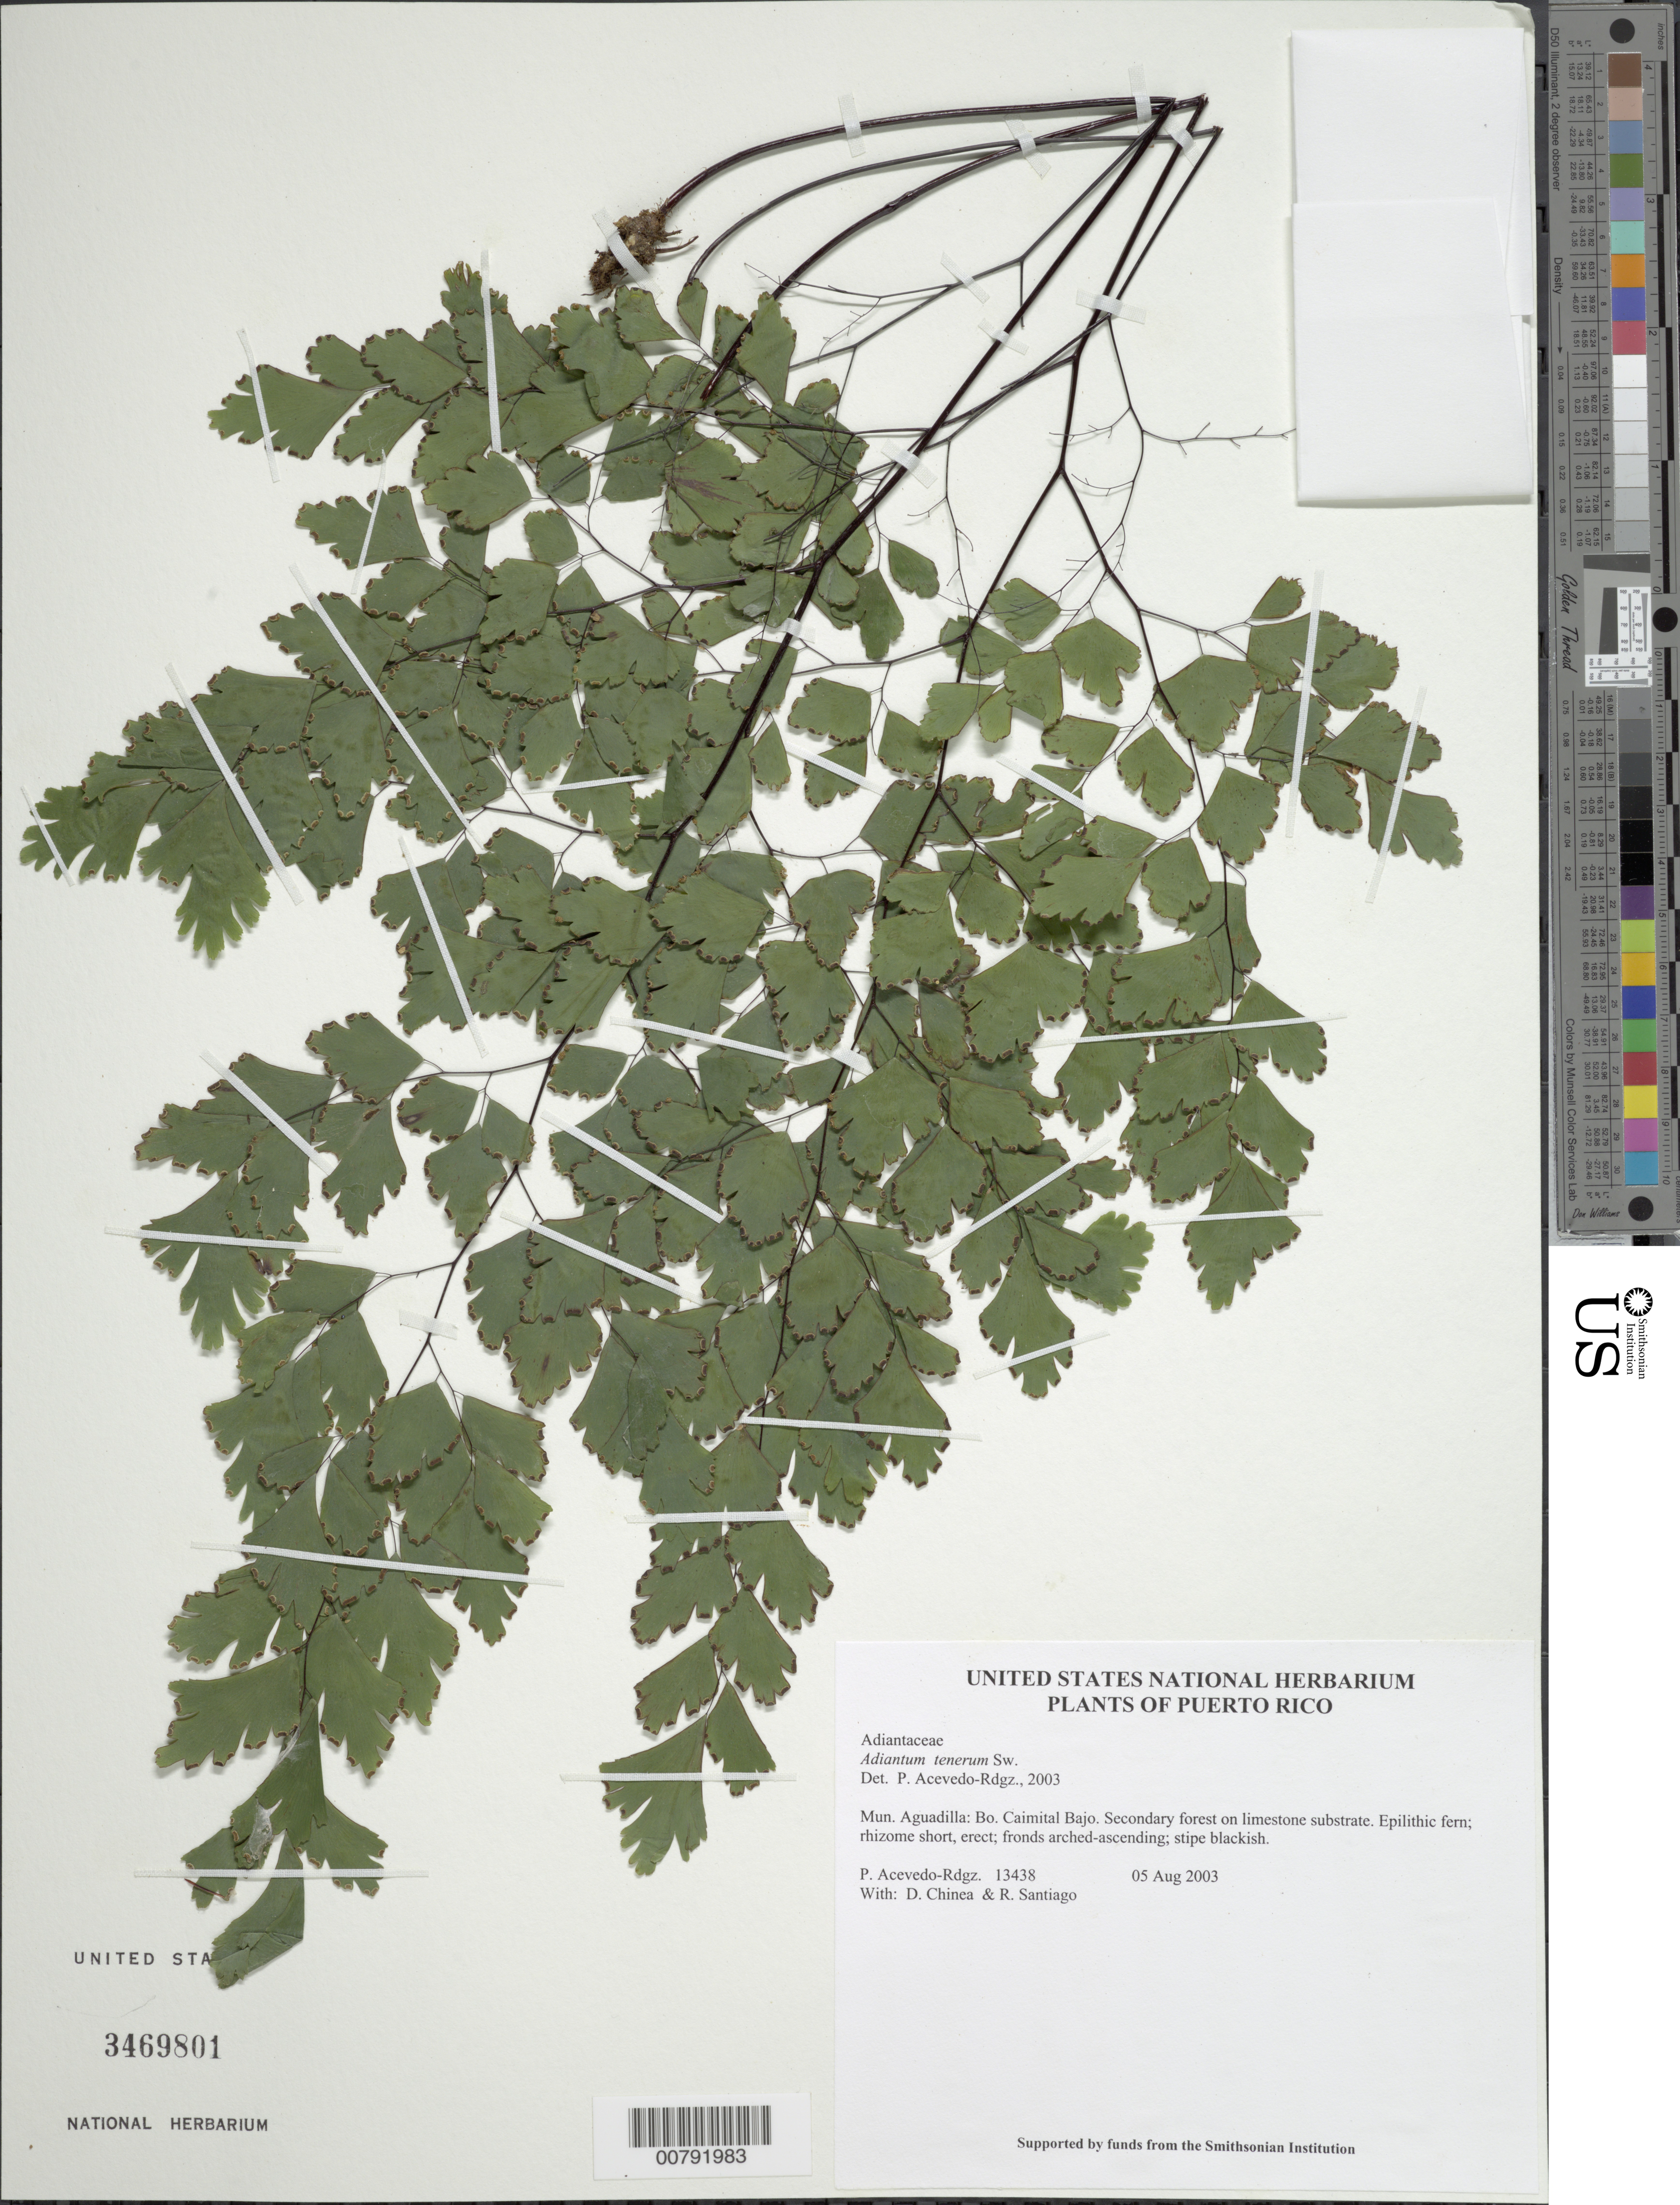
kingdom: Plantae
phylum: Tracheophyta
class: Polypodiopsida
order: Polypodiales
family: Pteridaceae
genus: Adiantum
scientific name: Adiantum tenerum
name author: Sw.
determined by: Acevedo-Rodríguez, P., (BOT), Smithsonian Institution - National Museum of Natural History (UNITED STATES)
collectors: P. Acevedo-Rodr., D. Chinea & R. Santiago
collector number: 13438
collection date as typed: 05 Aug 2003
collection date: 2003-08-05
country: Puerto Rico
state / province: Aguadilla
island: Puerto Rico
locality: Mun. Aguadilla: Bo. Caimital Bajo.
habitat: Secondary forest on limestone substrate.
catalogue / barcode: US 3469801